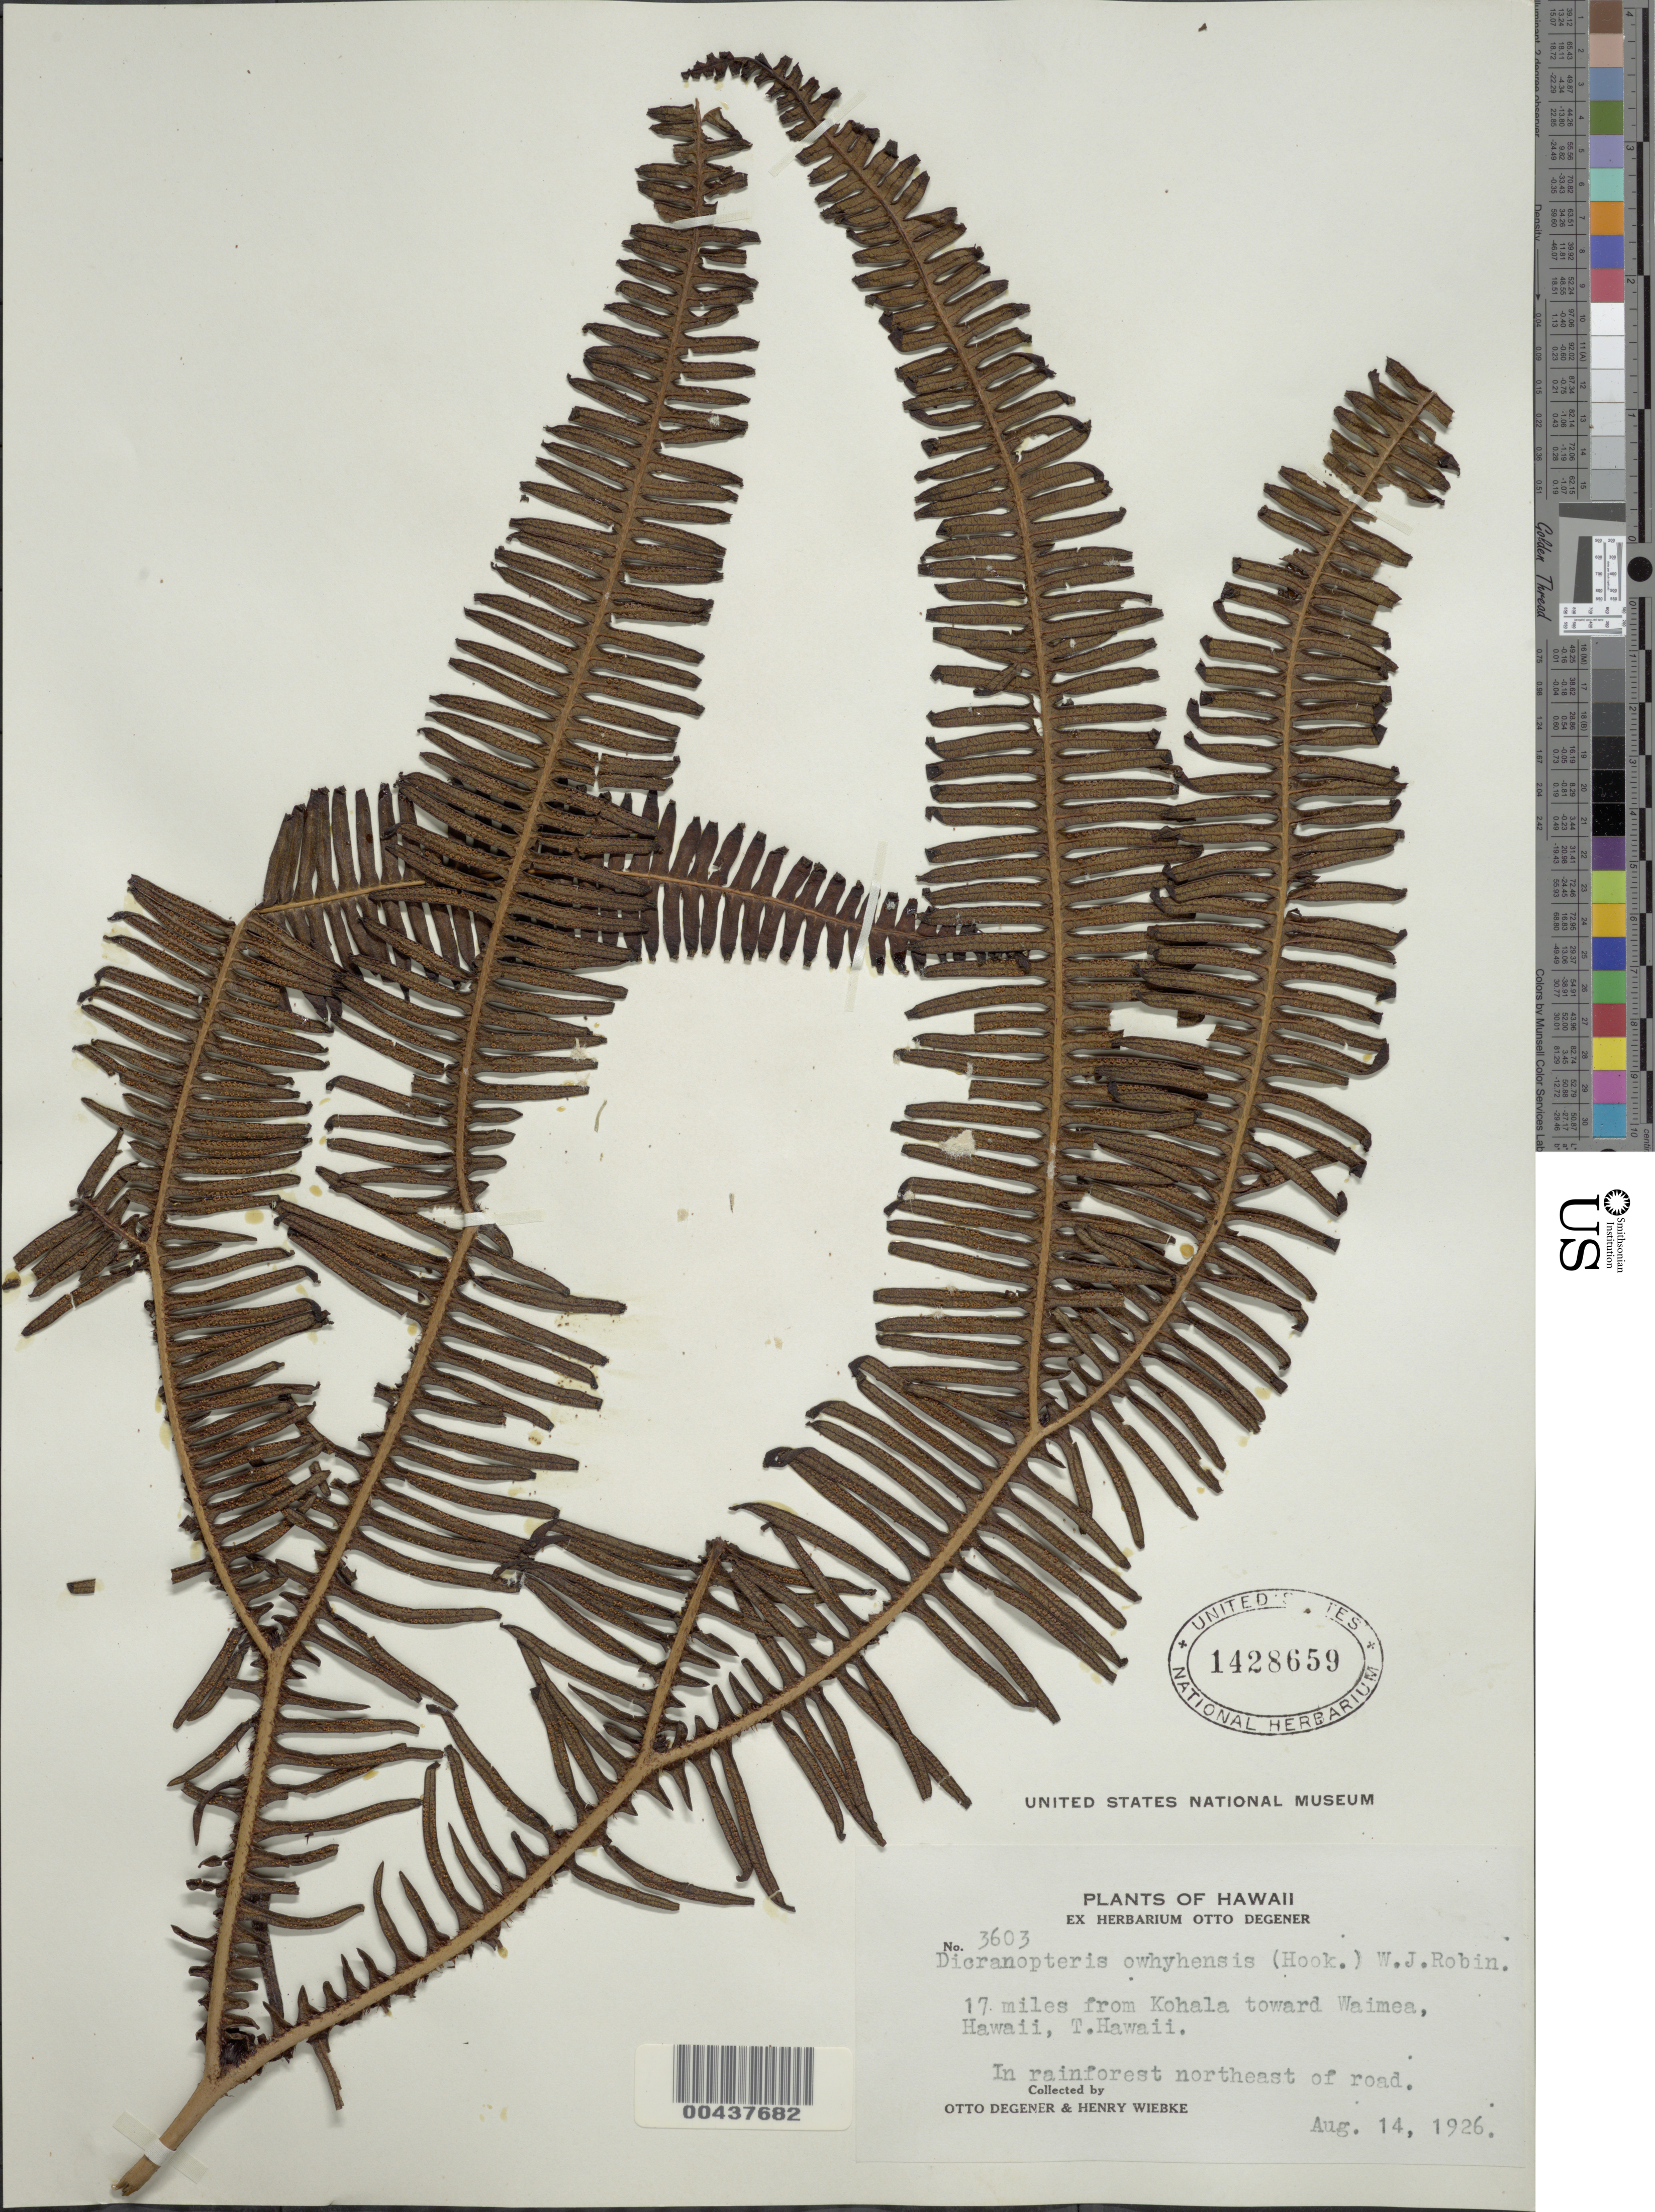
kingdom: Plantae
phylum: Tracheophyta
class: Polypodiopsida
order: Gleicheniales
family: Gleicheniaceae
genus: Sticherus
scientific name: Sticherus owhyhensis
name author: (Hook.) Ching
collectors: O. Degener & H. Wiebke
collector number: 3603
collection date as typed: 14 Aug 1926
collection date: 1926-08-14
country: United States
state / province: Hawaii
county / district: Hawaii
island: Hawaii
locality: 17 mi from Kohala toward Waimea, Hawaii, T.Hawaii.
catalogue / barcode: US 1428659